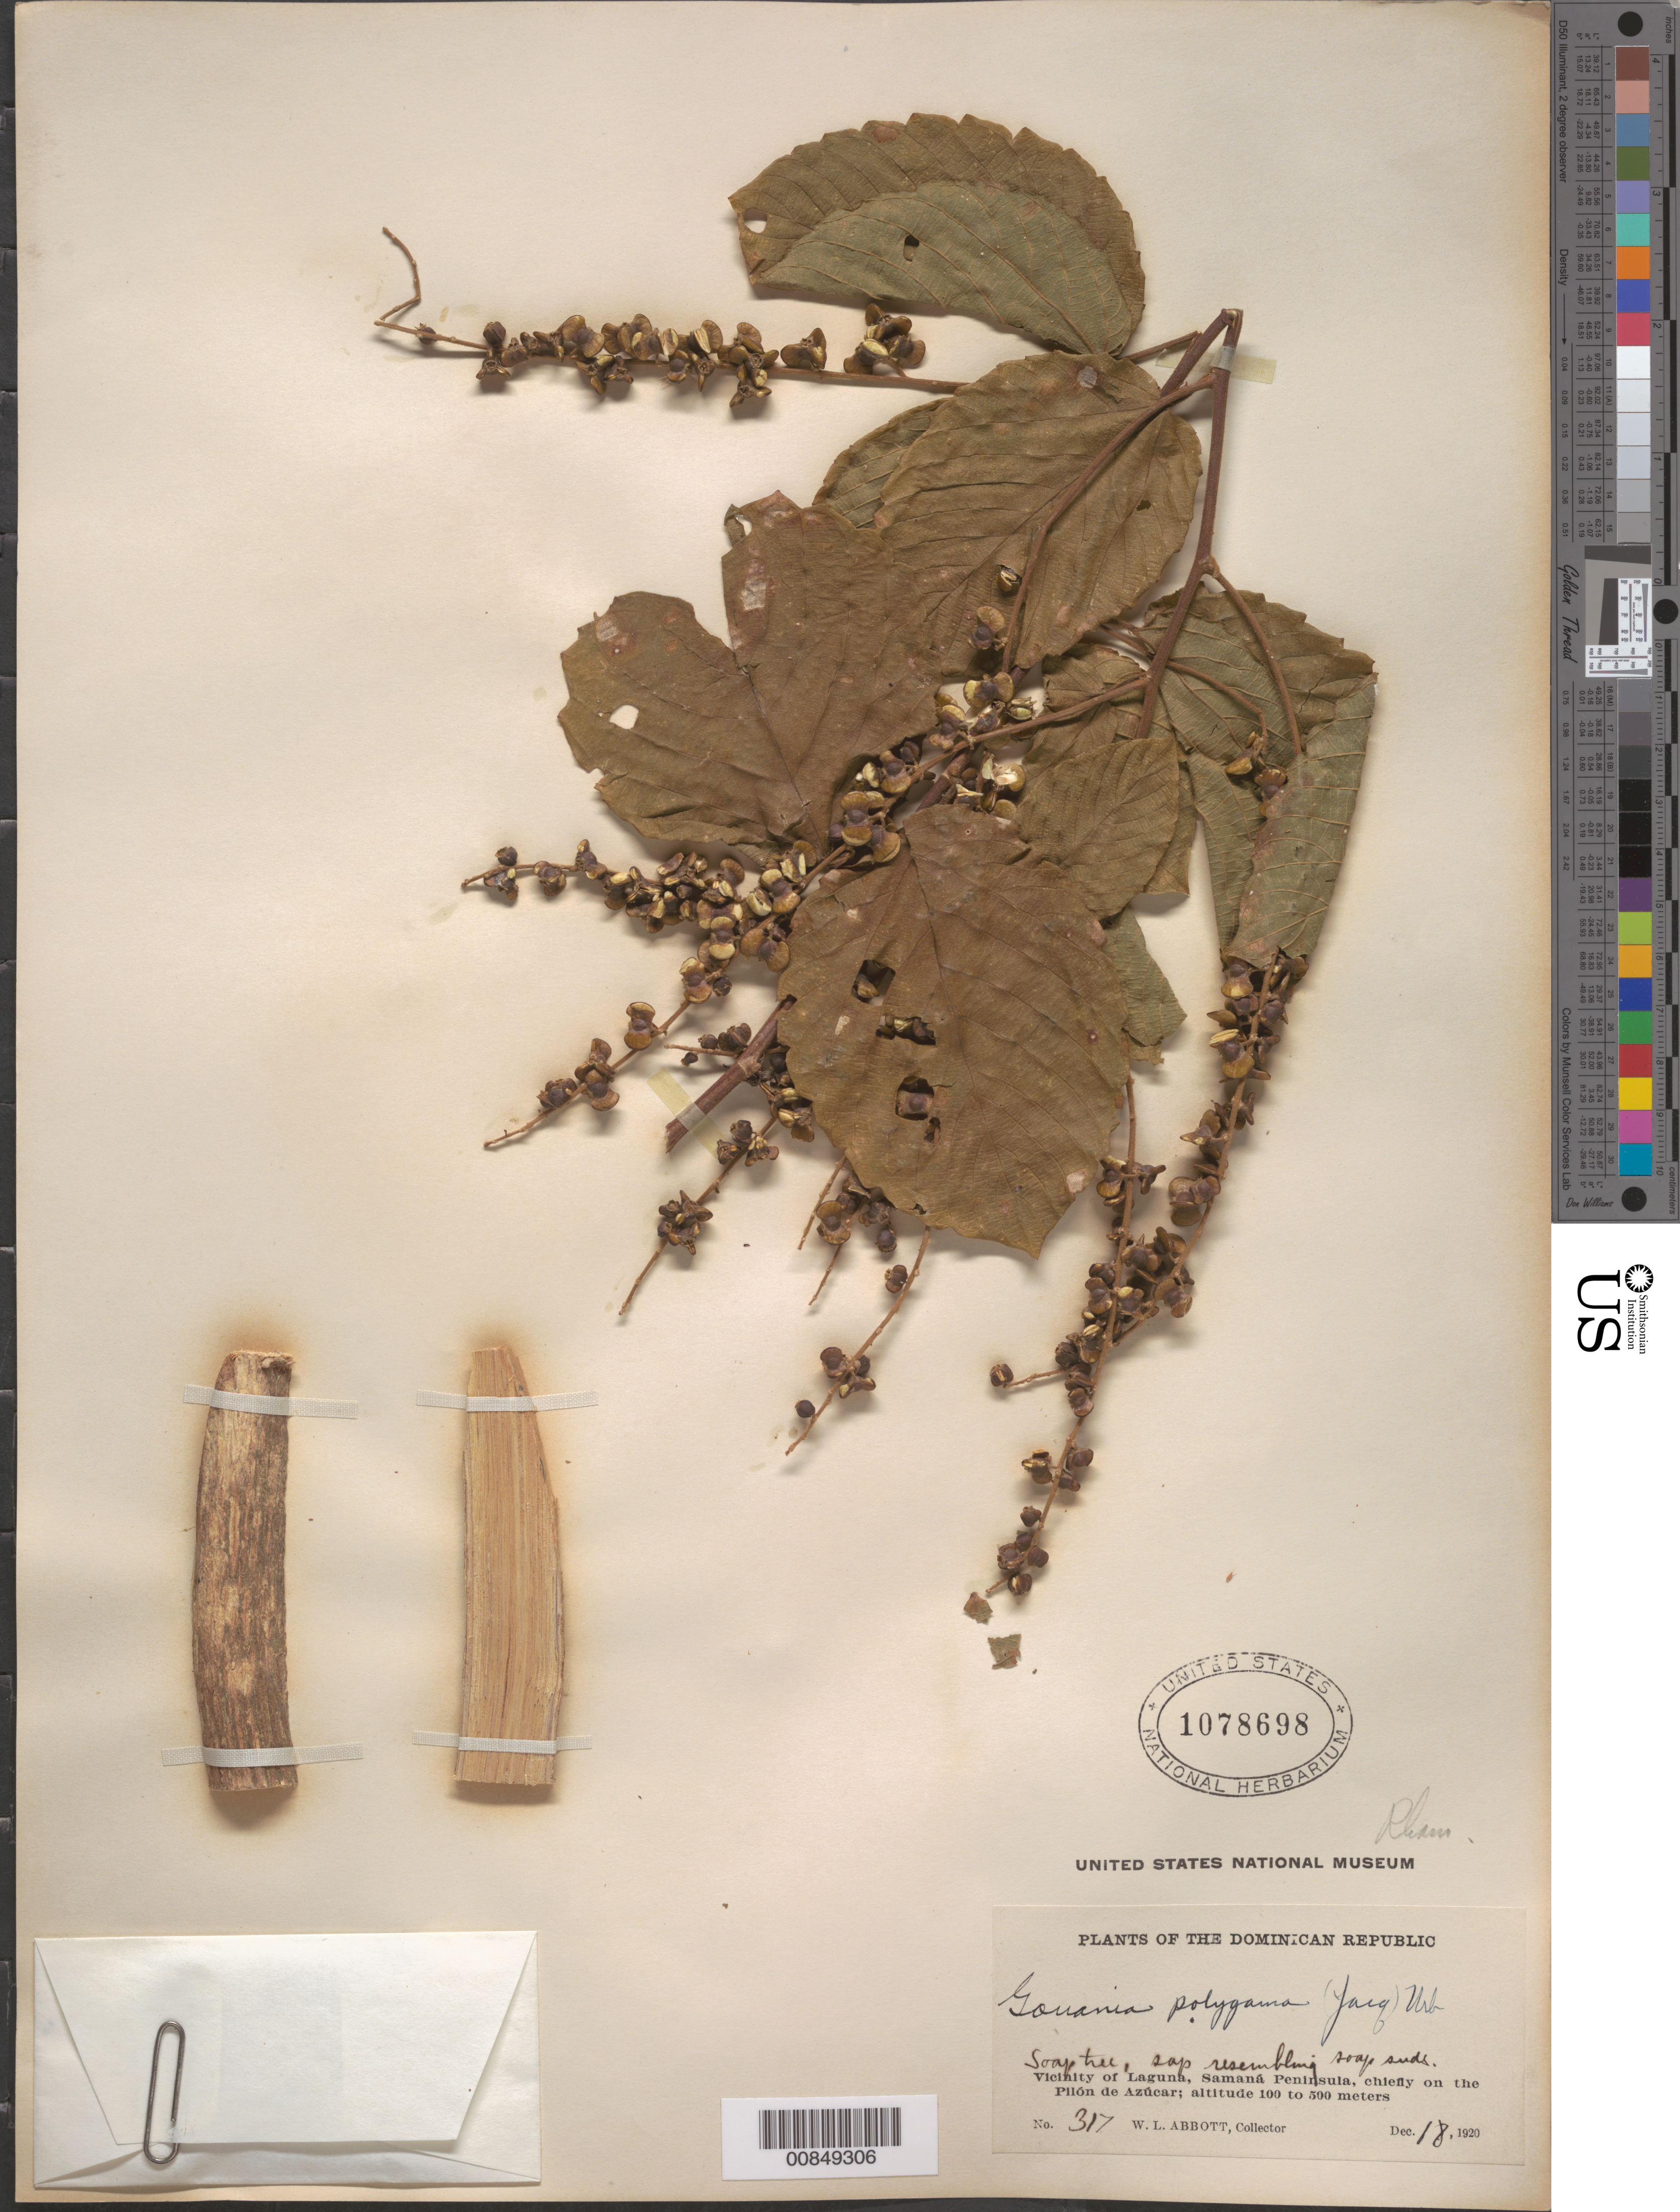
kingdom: Plantae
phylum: Tracheophyta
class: Magnoliopsida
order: Rosales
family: Rhamnaceae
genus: Gouania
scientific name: Gouania polygama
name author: (Jacq.) Urb.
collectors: W. L. Abbott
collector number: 317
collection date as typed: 18 Dec 1920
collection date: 1920-12-18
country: Dominican Republic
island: Hispaniola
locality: Vicinity of Laguna, Samaná Peninsula, chiefly on the Pilón de Azúcar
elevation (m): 100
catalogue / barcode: US 1078698